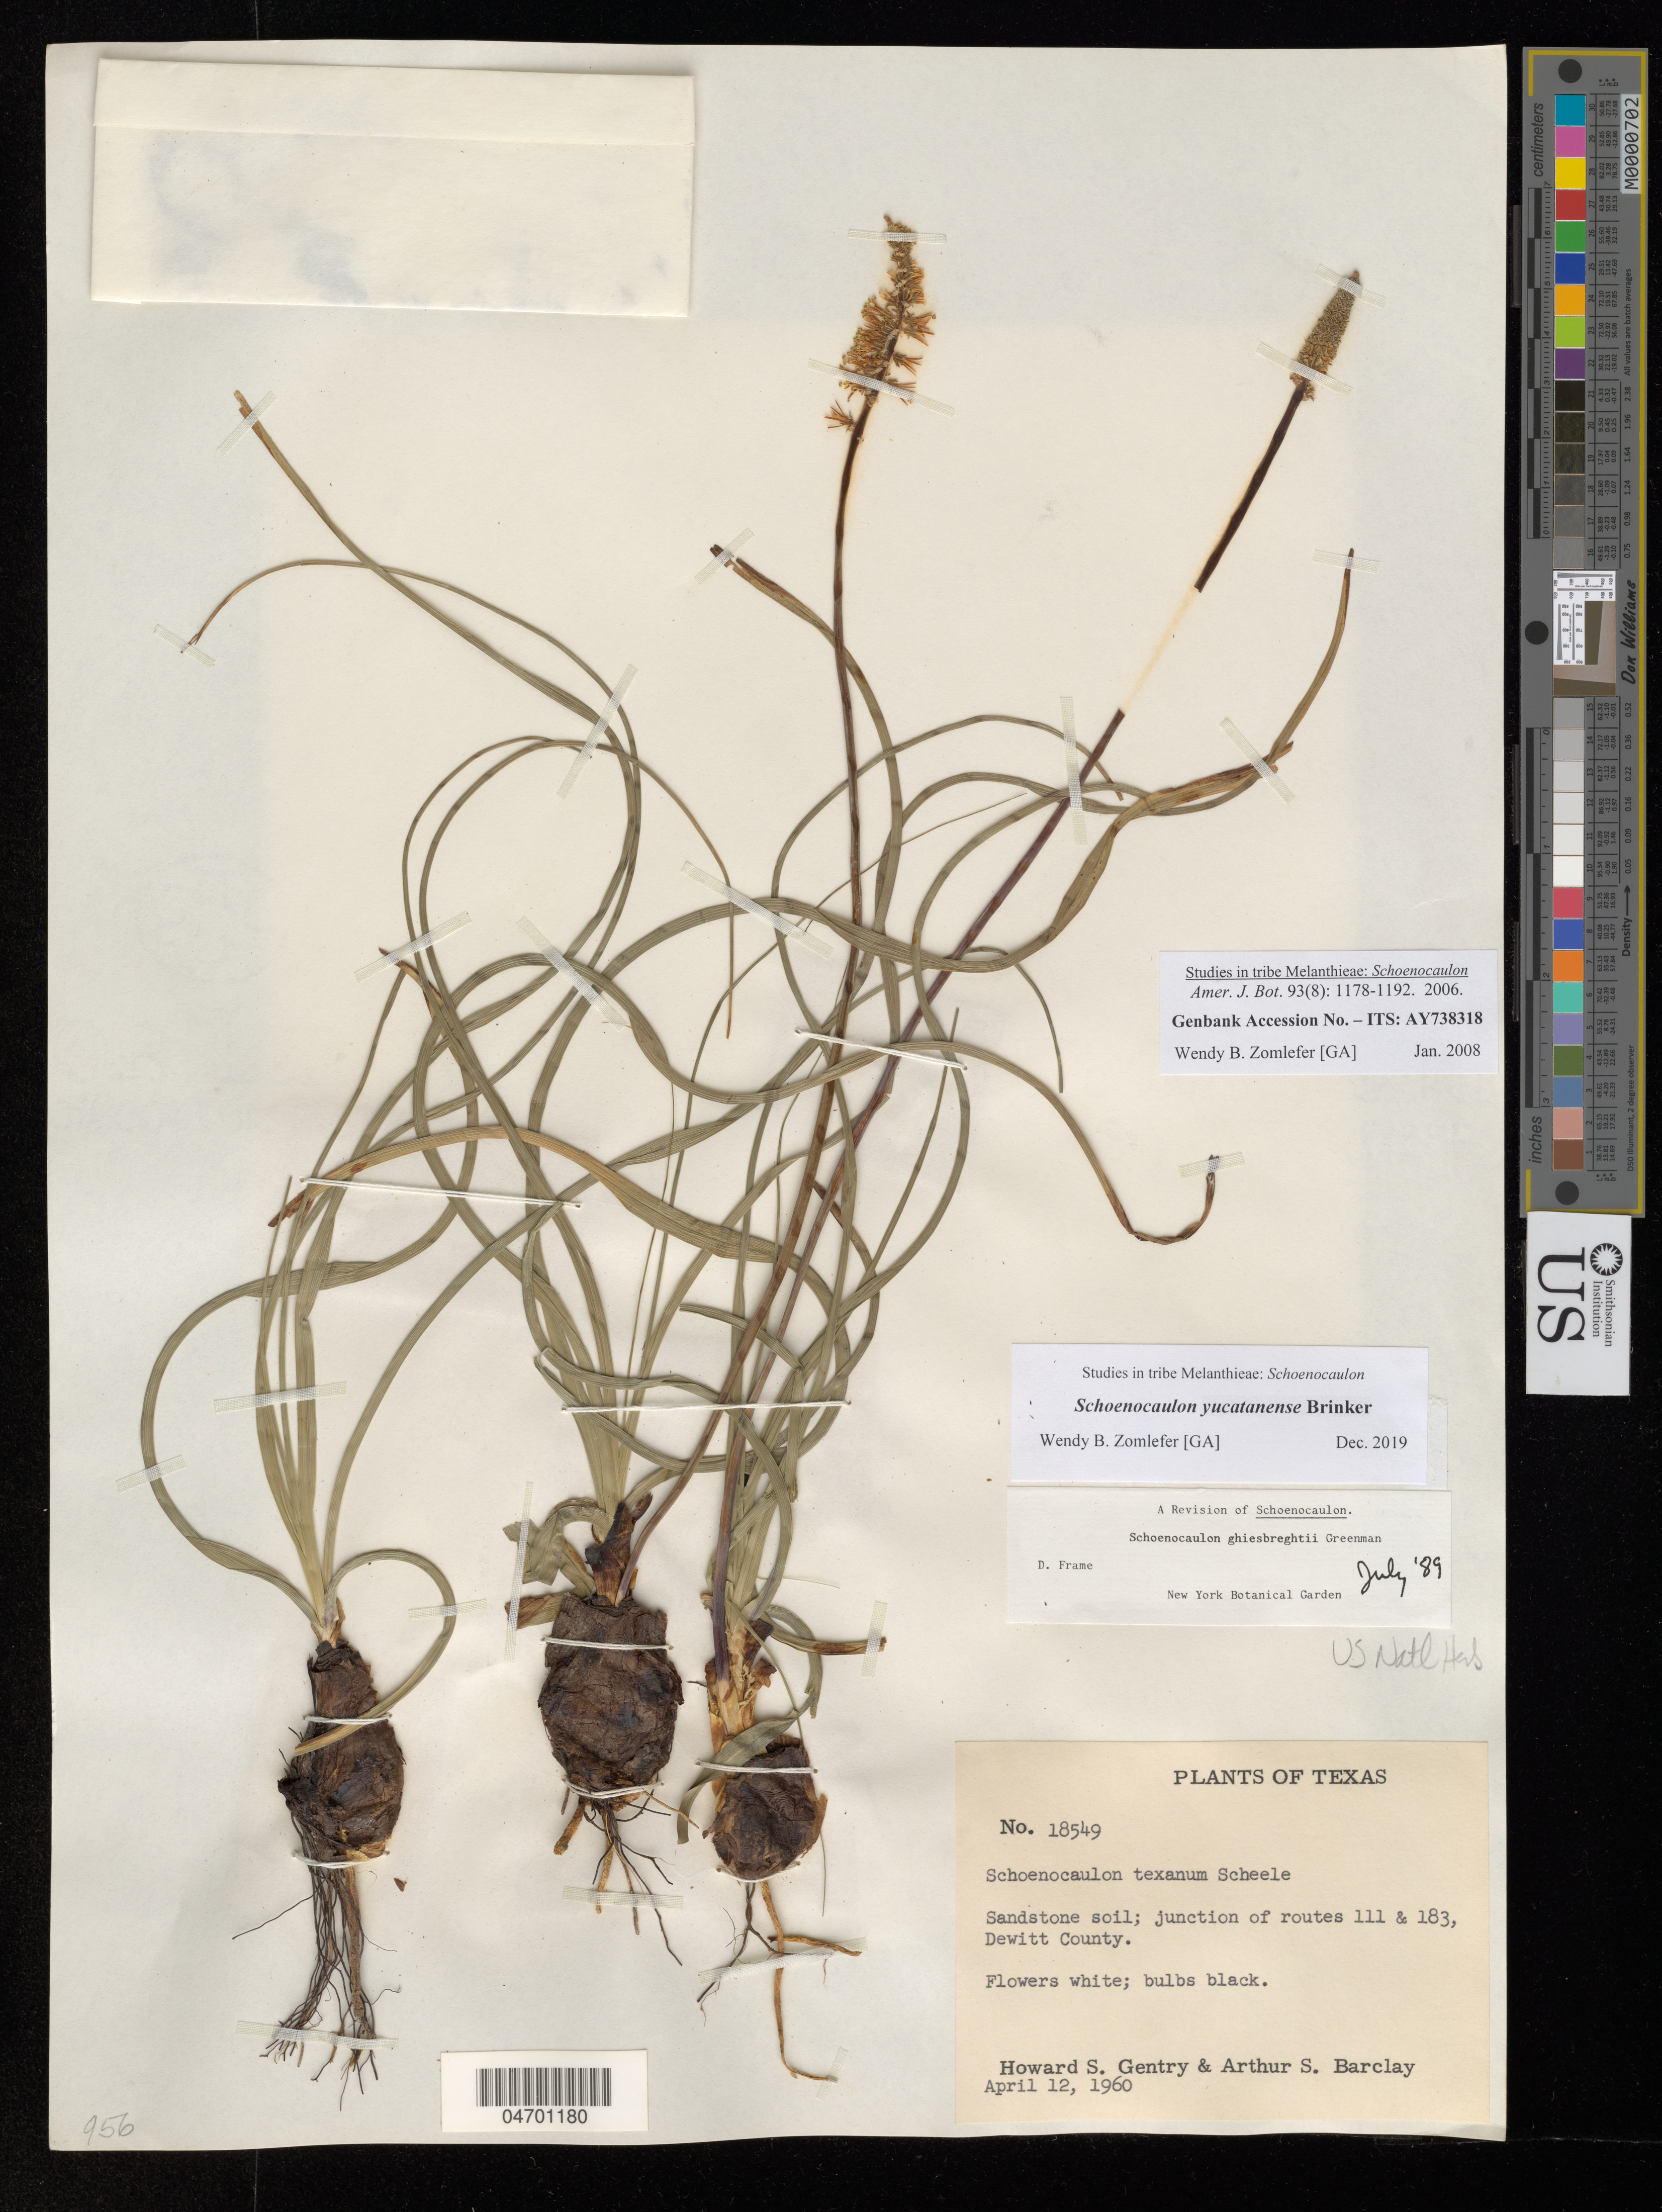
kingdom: Plantae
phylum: Tracheophyta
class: Liliopsida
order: Liliales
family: Melanthiaceae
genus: Schoenocaulon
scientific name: Schoenocaulon sp.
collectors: H. S. Gentry & A. S. Barclay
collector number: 18549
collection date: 1960-04-12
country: United States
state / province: Texas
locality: Junction of routes 111 & 183, Dewiit County.